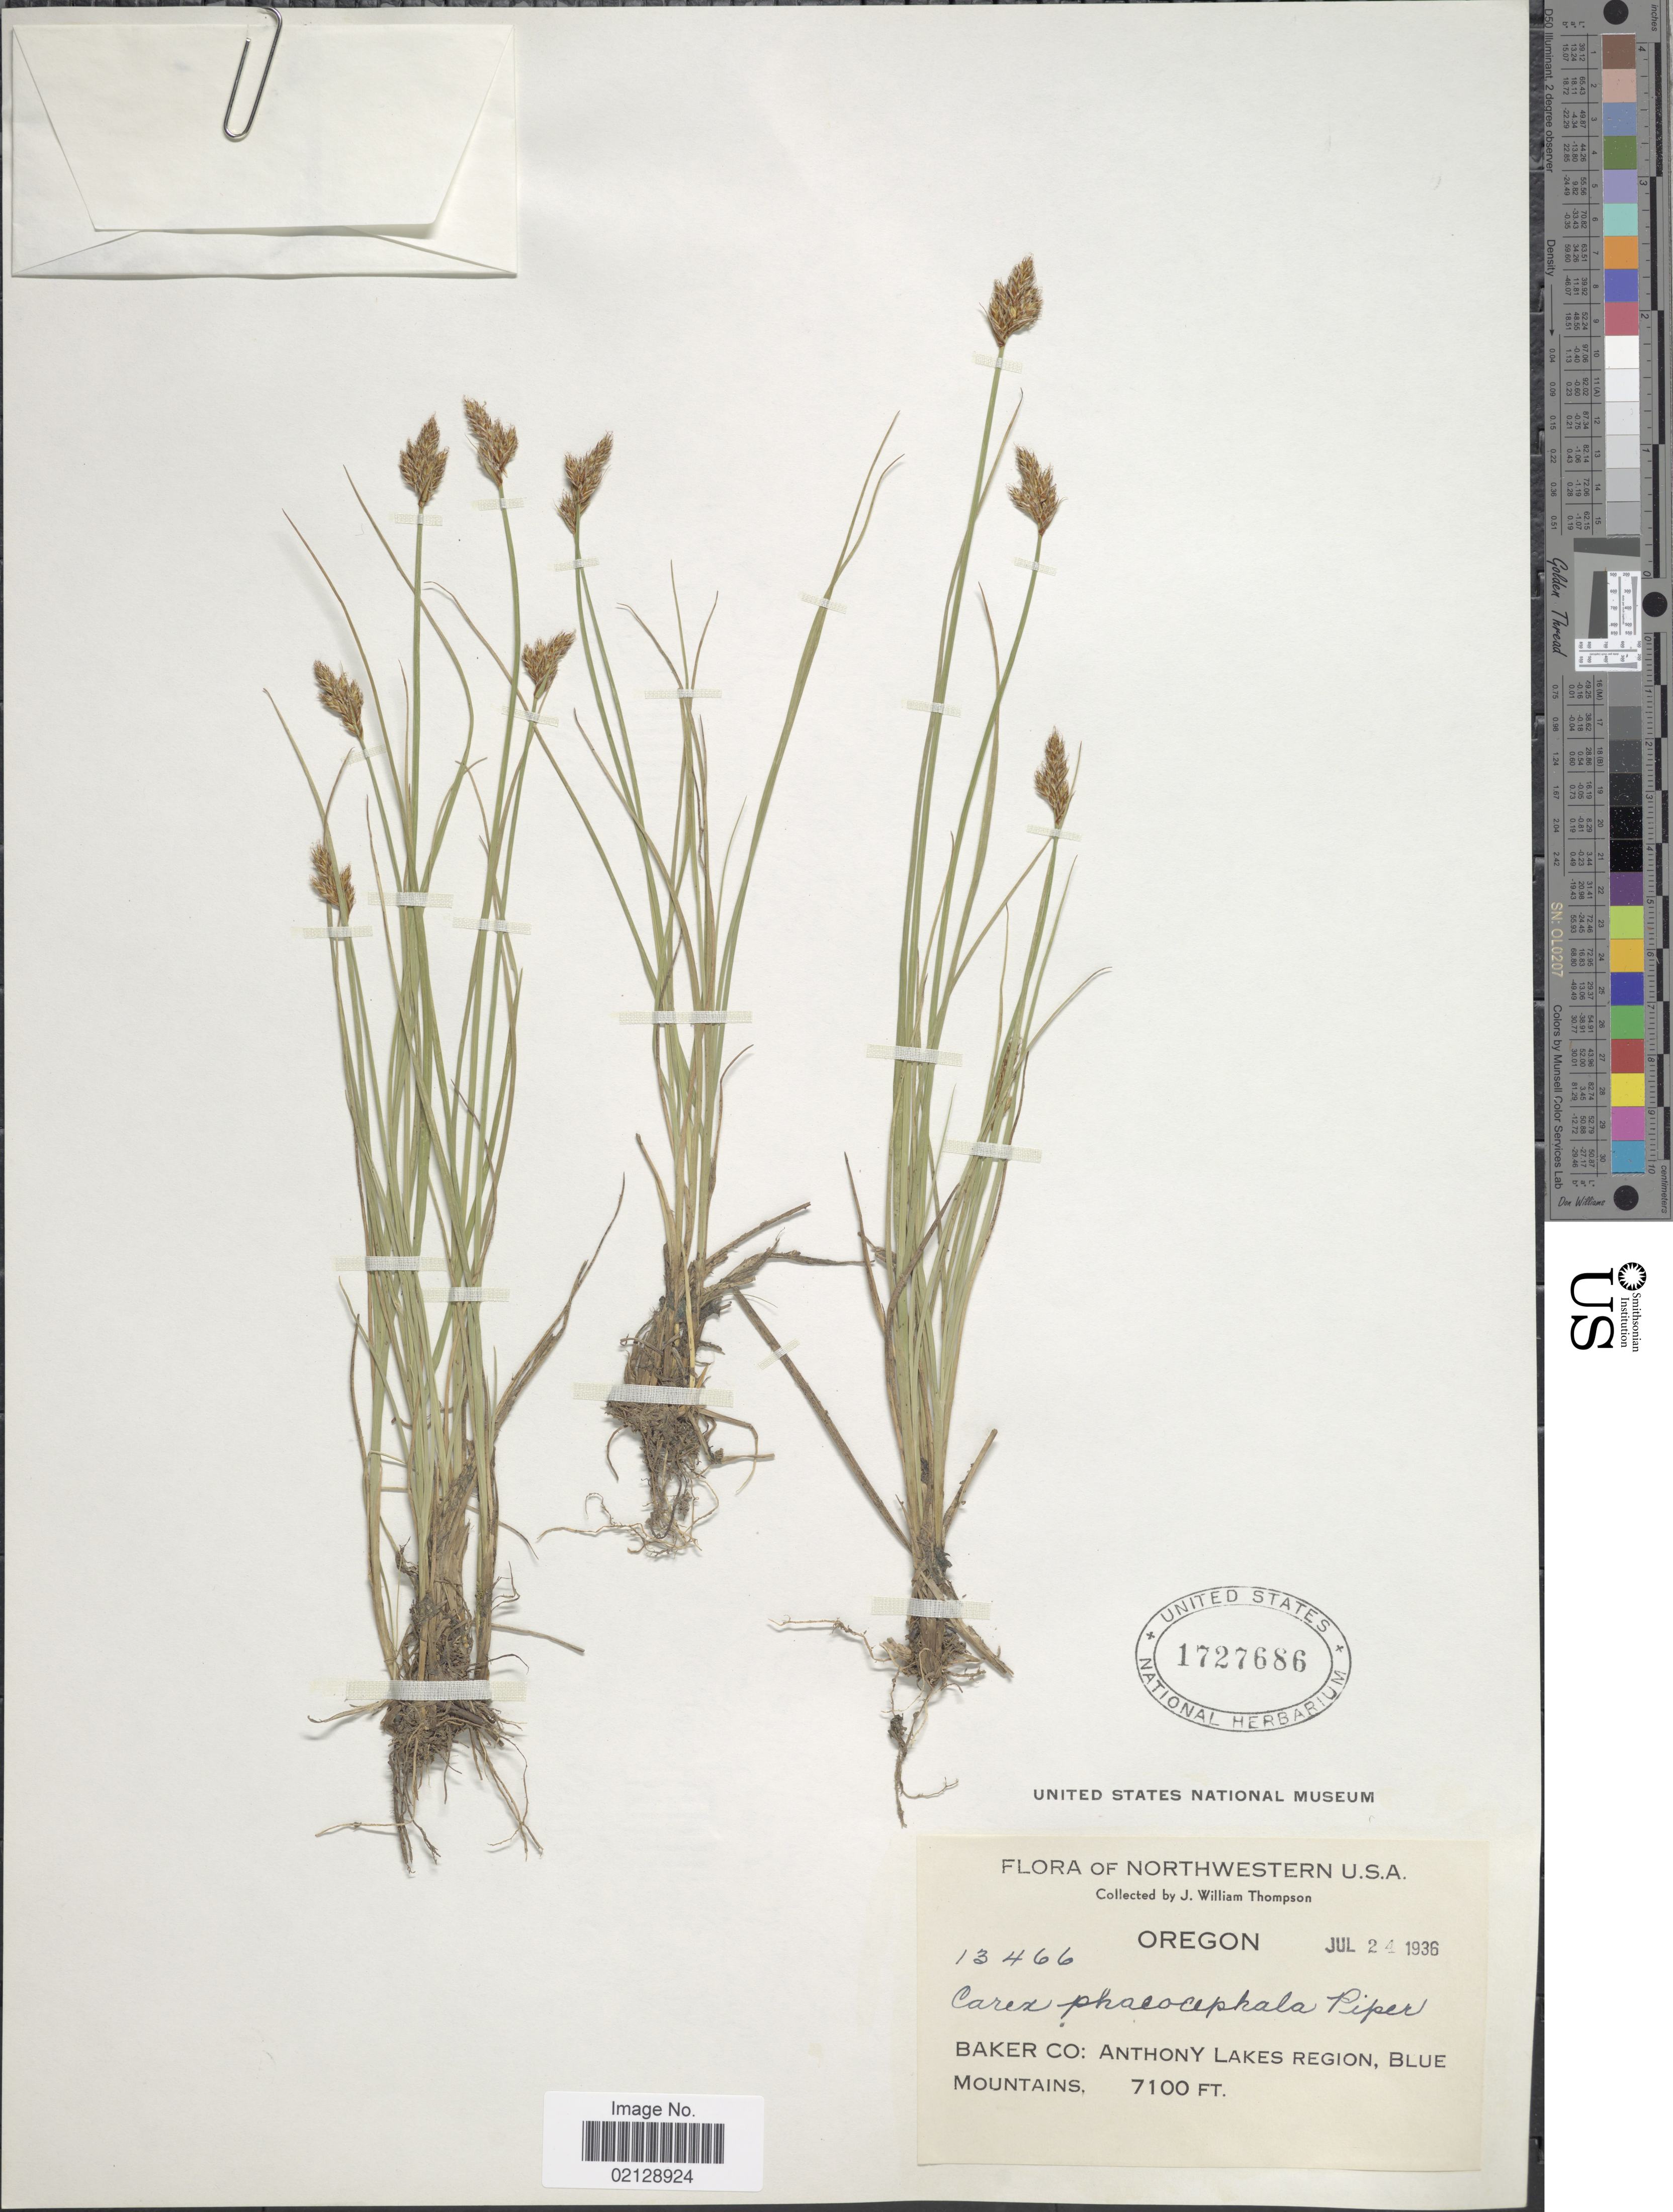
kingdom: Plantae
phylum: Tracheophyta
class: Liliopsida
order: Poales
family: Cyperaceae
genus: Carex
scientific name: Carex phaeocephala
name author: Piper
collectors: J. W. Thompson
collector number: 13466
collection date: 1936-07-24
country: United States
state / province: Oregon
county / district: Baker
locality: Anthony Lakes Region, Blue Mountains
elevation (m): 2164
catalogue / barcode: US 1727686